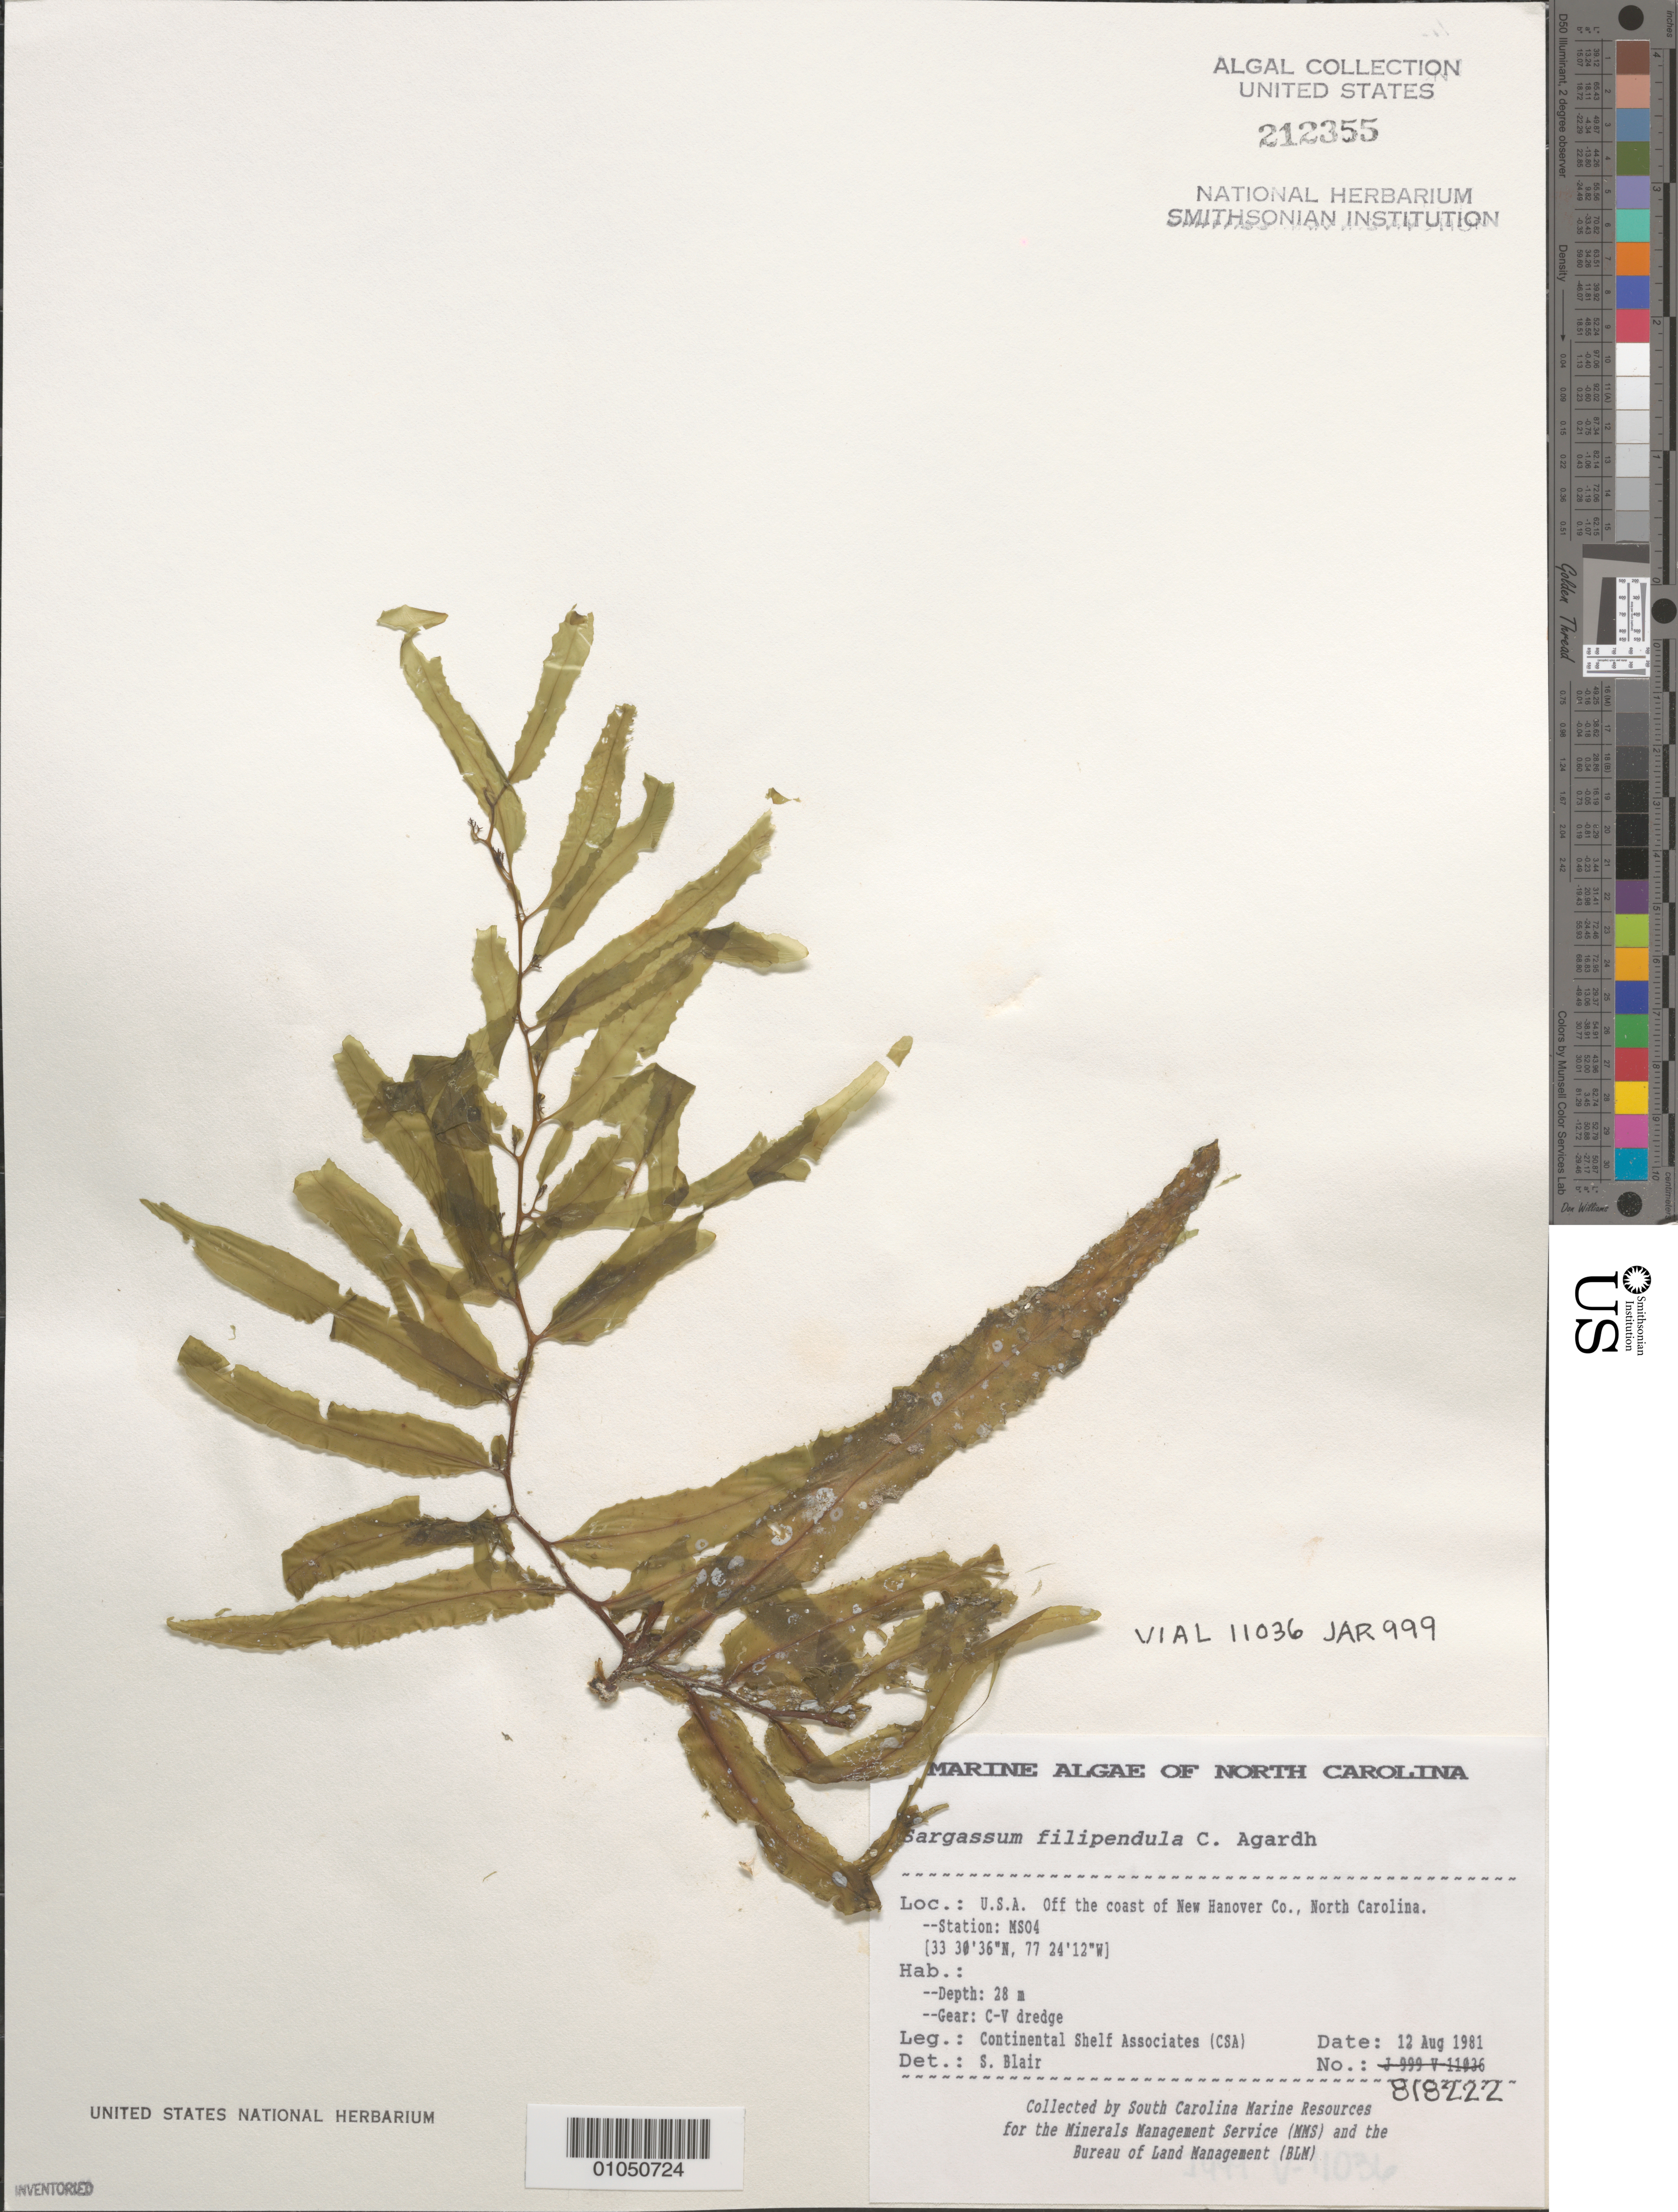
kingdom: Chromista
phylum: Ochrophyta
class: Phaeophyceae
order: Fucales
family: Sargassaceae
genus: Sargassum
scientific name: Sargassum filipendula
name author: C. Agardh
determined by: Blair, S. M.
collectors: Continental Shelf Associates for the MMS/BLM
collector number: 818222 Station MS04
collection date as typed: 12 Aug 1981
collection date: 1981-08-12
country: United States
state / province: North Carolina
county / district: New Hanover County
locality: Off coast of New Hanover County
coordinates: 33 30'36"N, 077 24'12"W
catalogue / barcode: US 212355